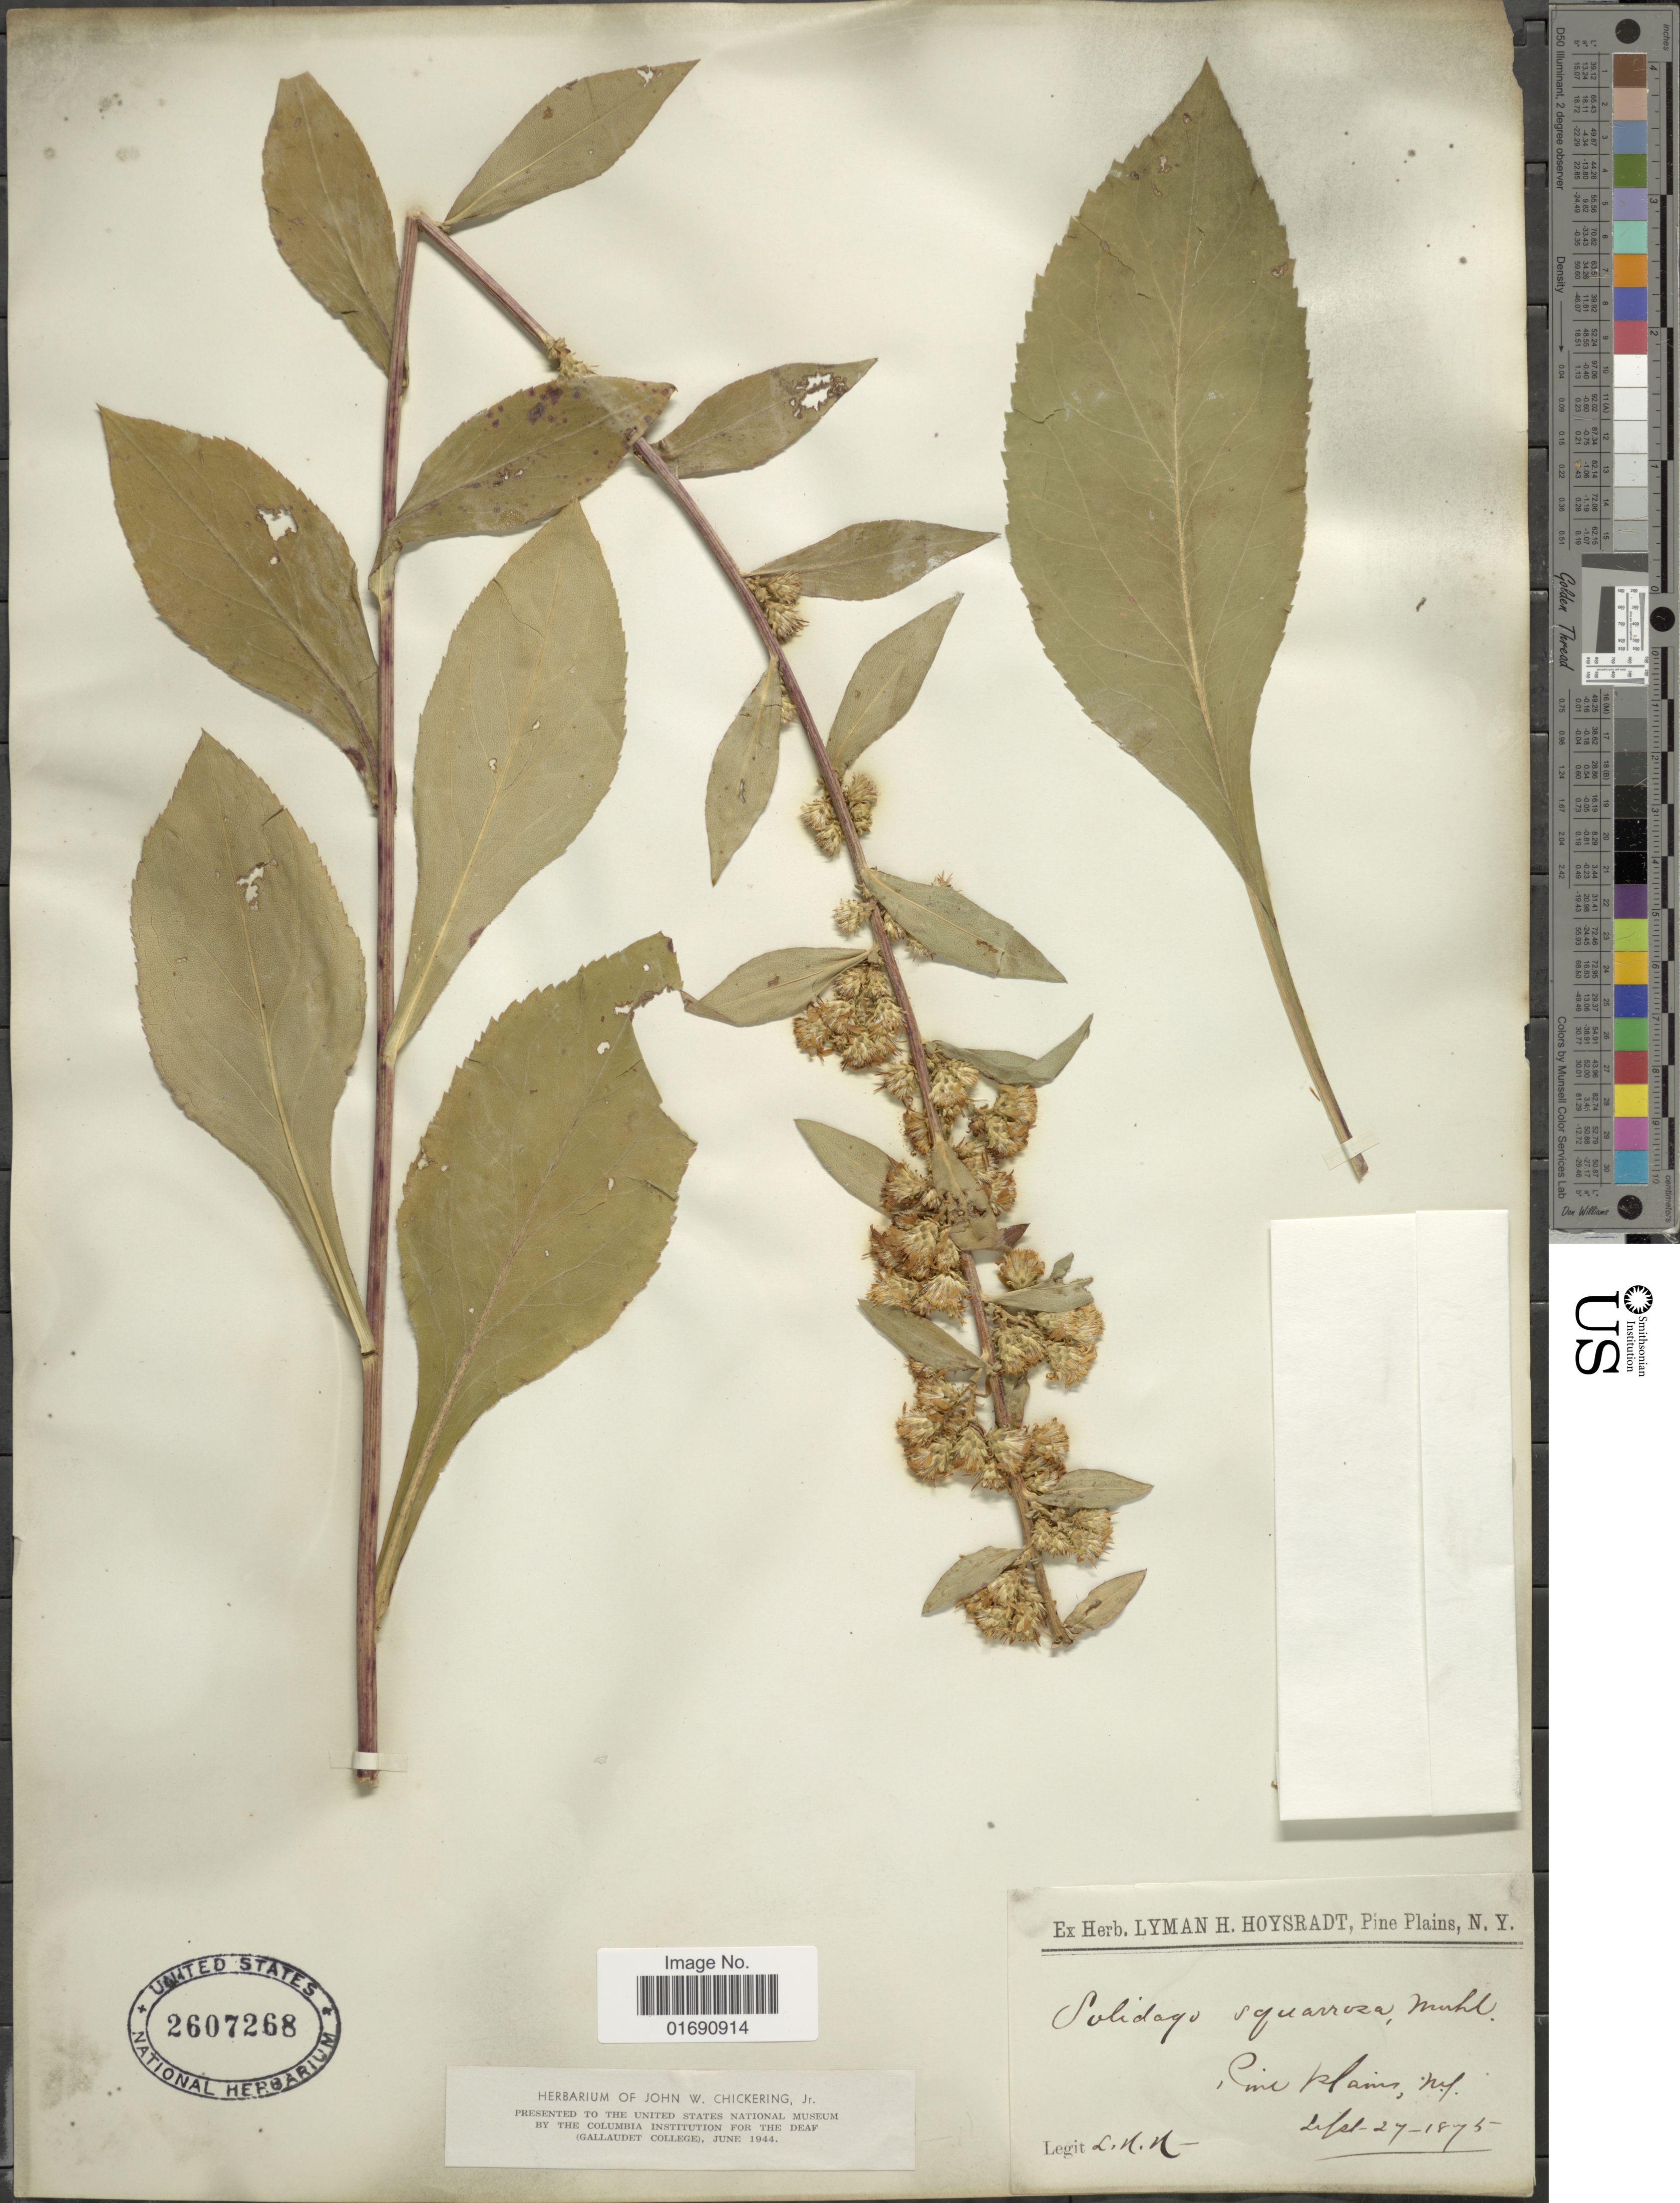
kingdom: Plantae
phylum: Tracheophyta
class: Magnoliopsida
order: Asterales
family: Asteraceae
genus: Solidago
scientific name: Solidago squarrosa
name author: Muhl.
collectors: L. Hoysradt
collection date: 1875-09-27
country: United States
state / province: New York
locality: Pine Plains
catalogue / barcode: US 2607268